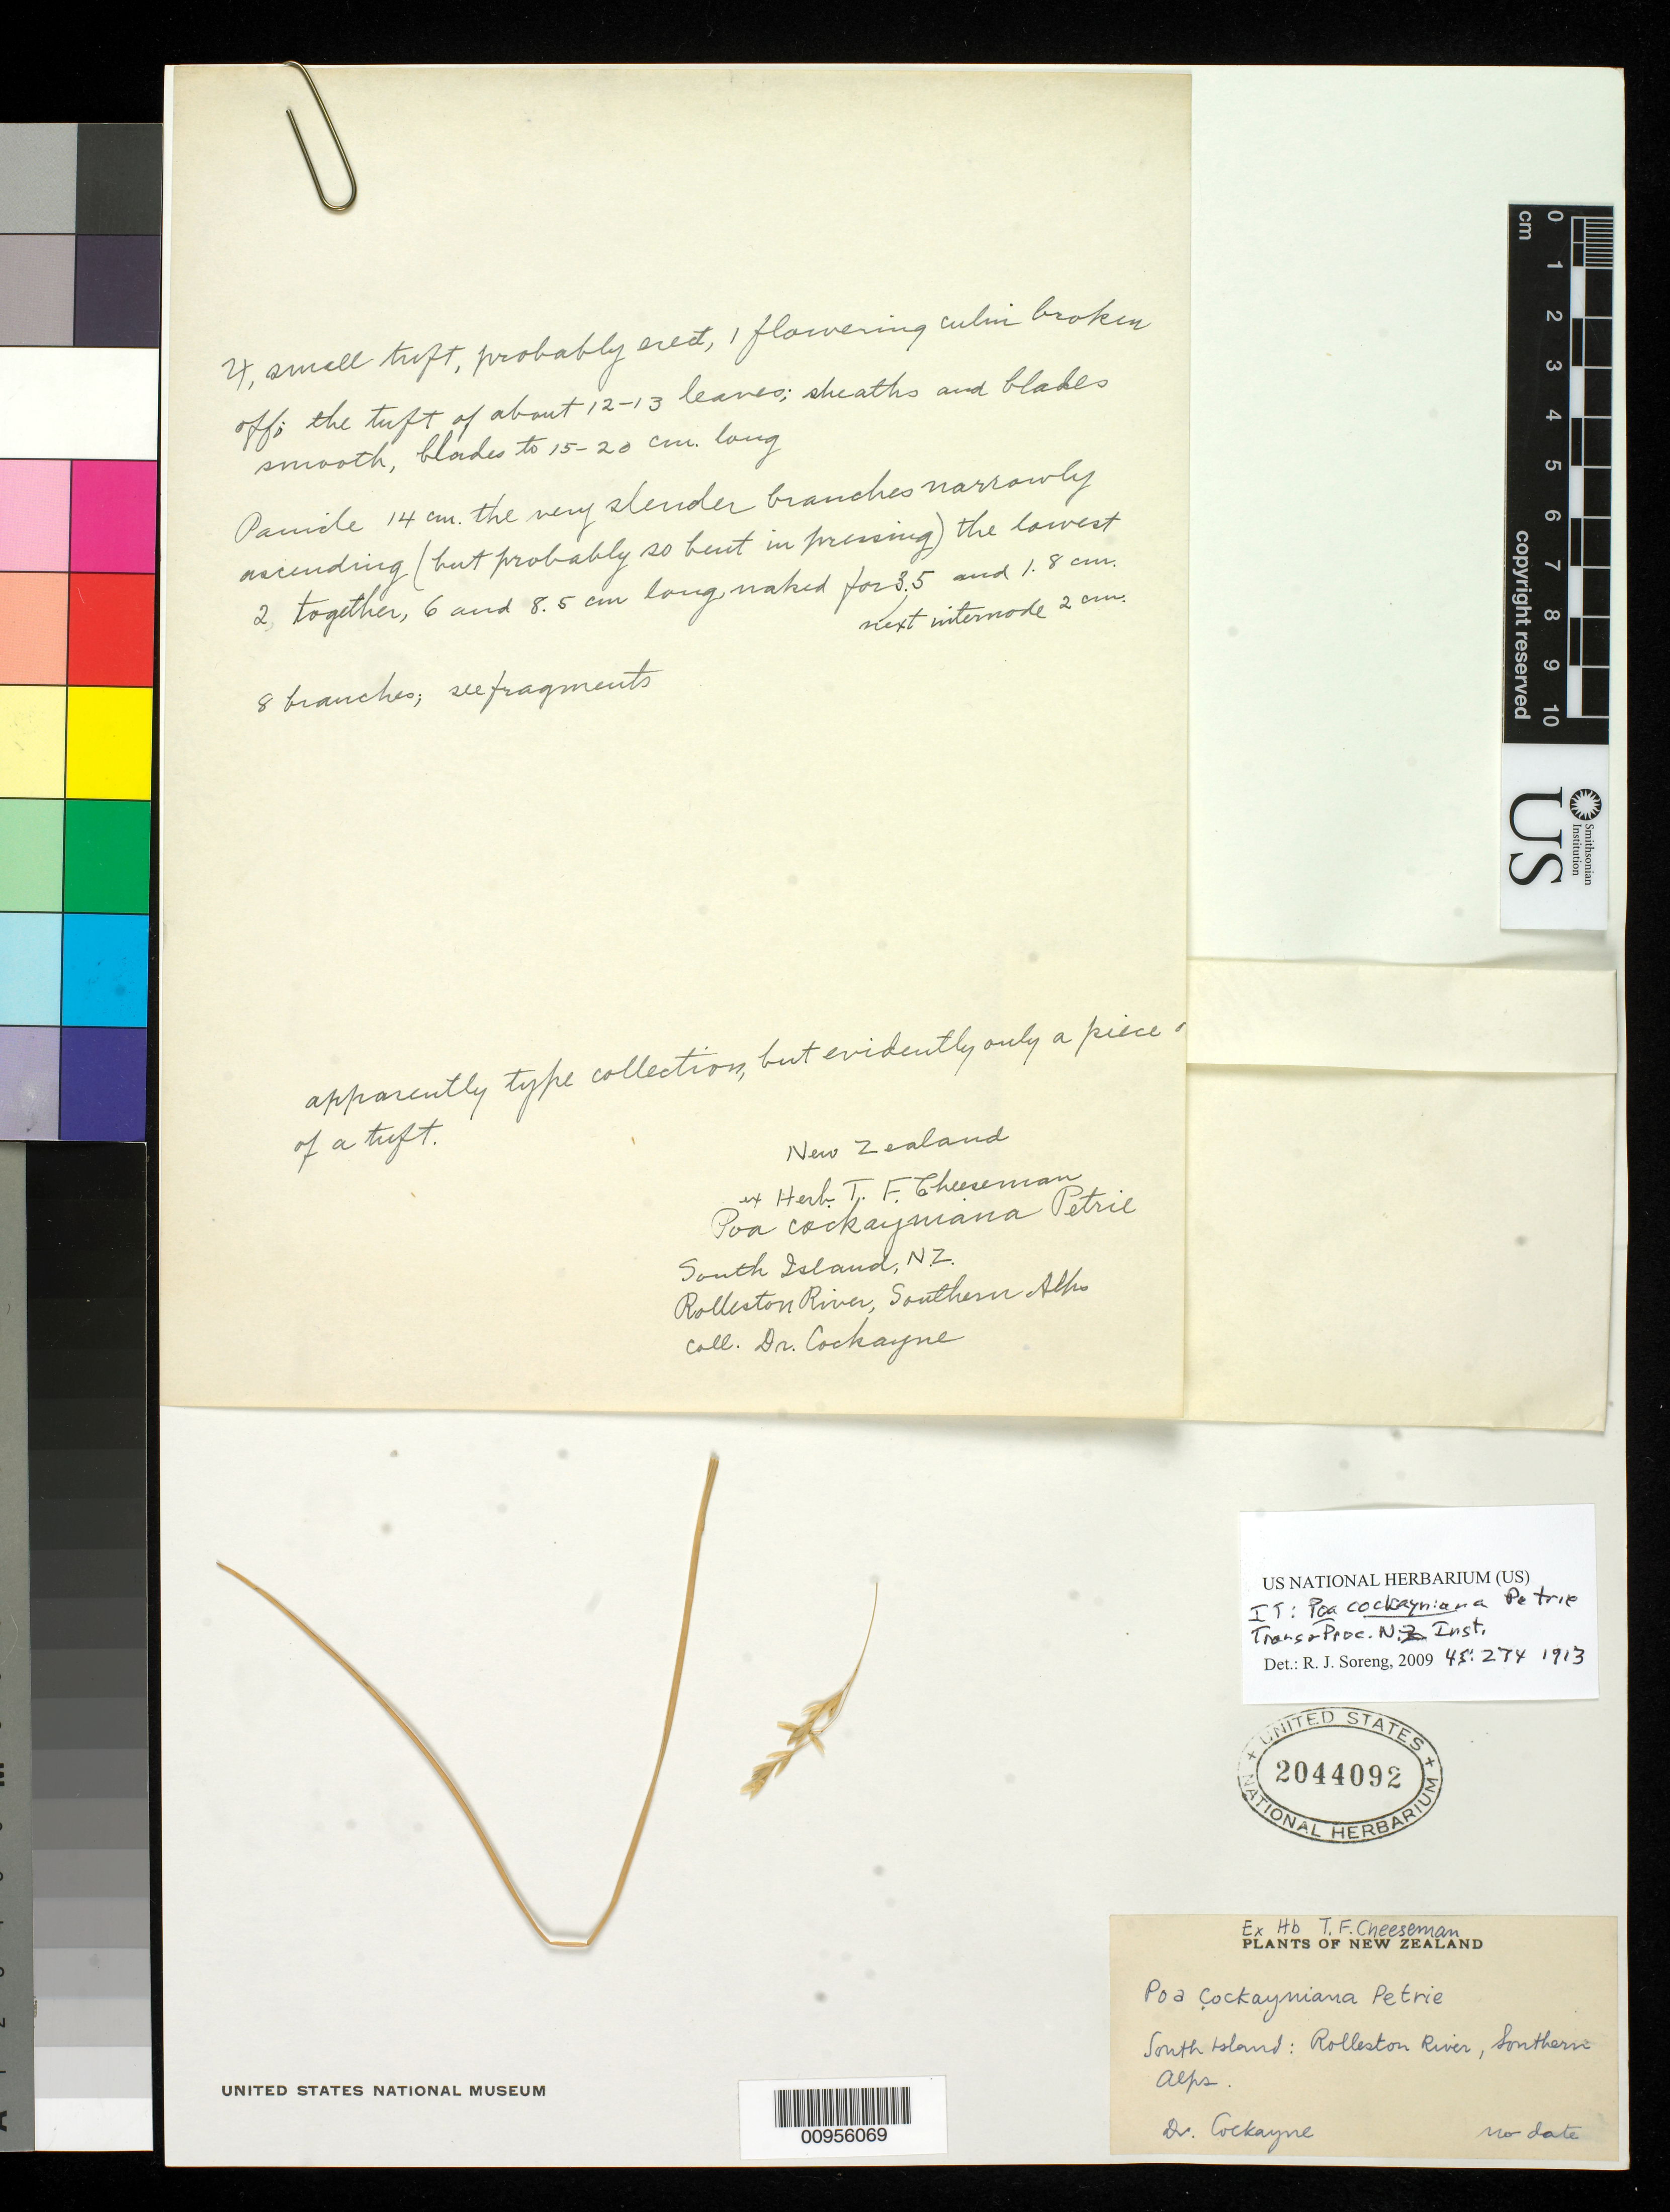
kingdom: Plantae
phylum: Tracheophyta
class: Liliopsida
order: Poales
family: Poaceae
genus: Poa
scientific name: Poa cockayneana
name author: Petrie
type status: Isotype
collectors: L. Cockayne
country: New Zealand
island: South Island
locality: Rolleston River, Southern Alps.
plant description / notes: Epithet originally spelled "cockayniana" in protologue, named after Cockayne and therefore corrected to "cockayneana" (ICBN Art. 60.11, Rec. 60C.1).; Fragmentary material of type specimen ex herb. Cheeseman.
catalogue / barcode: US 2044092